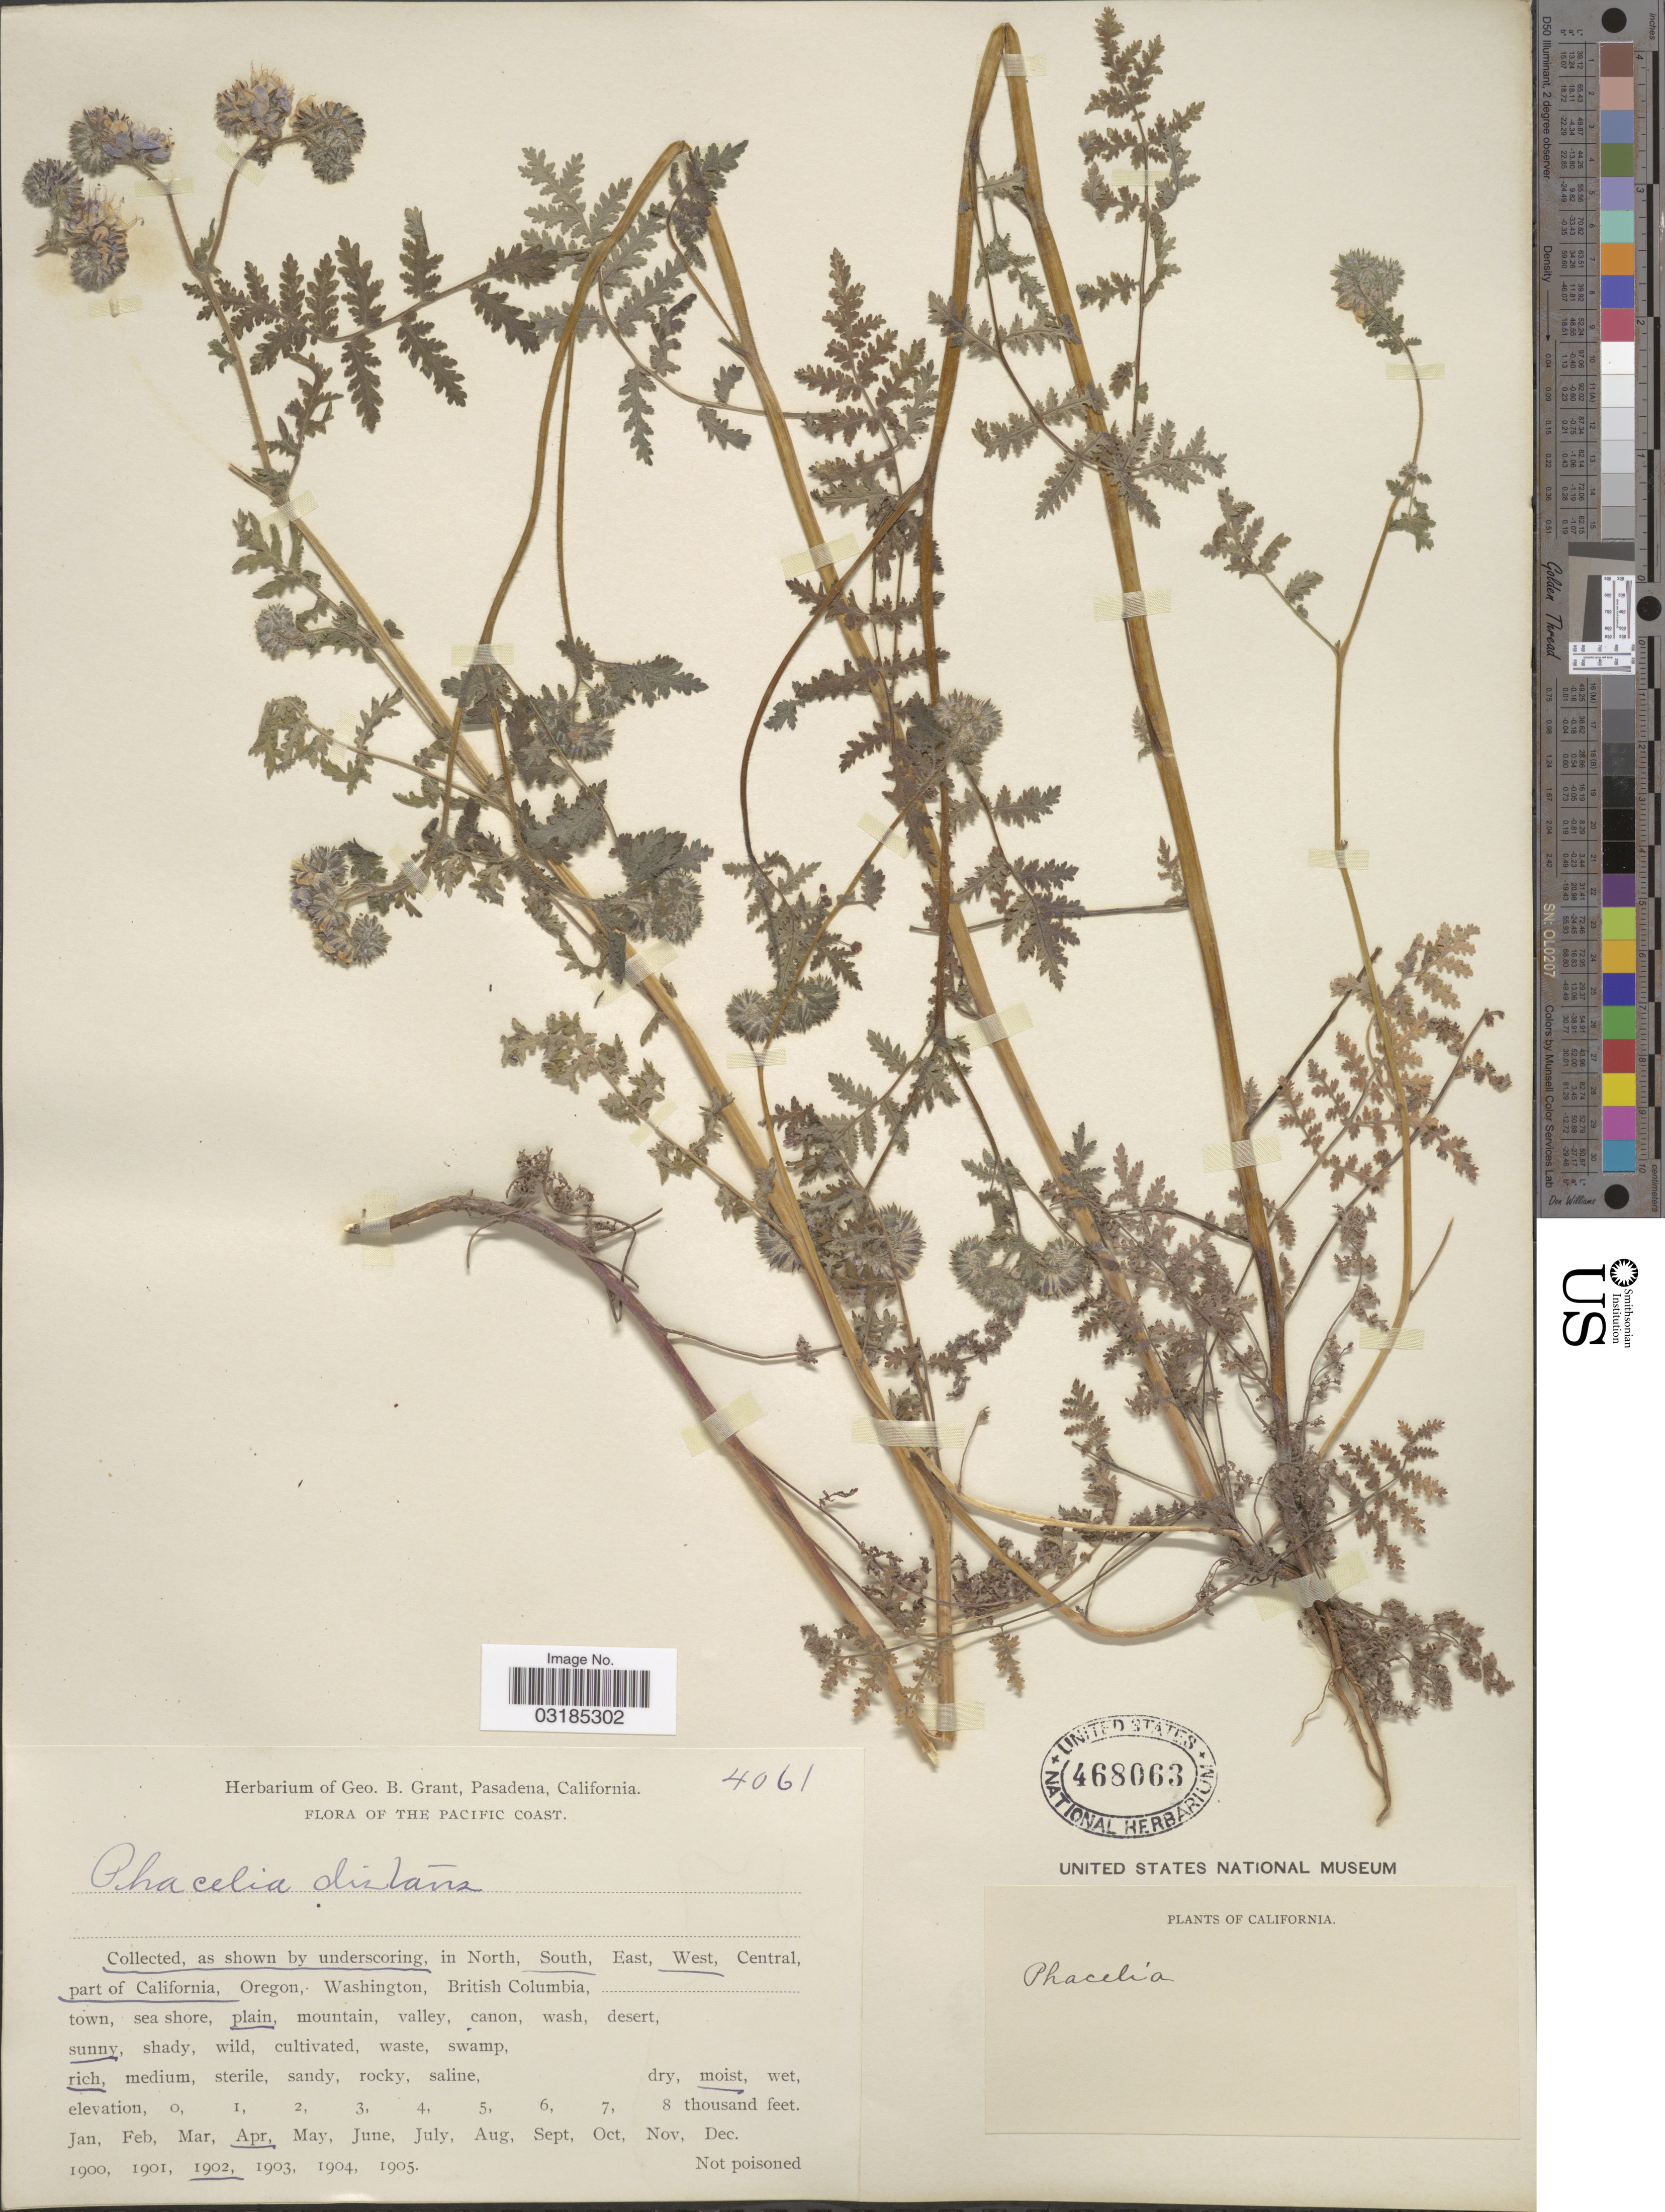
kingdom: Plantae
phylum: Tracheophyta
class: Magnoliopsida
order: Boraginales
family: Hydrophyllaceae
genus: Phacelia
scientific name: Phacelia distans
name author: Benth.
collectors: ex herb. Geo. B. Grant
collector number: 4061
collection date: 1902-04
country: United States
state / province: California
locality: The Pacific Coast. South, West, part California.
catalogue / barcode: US 468063